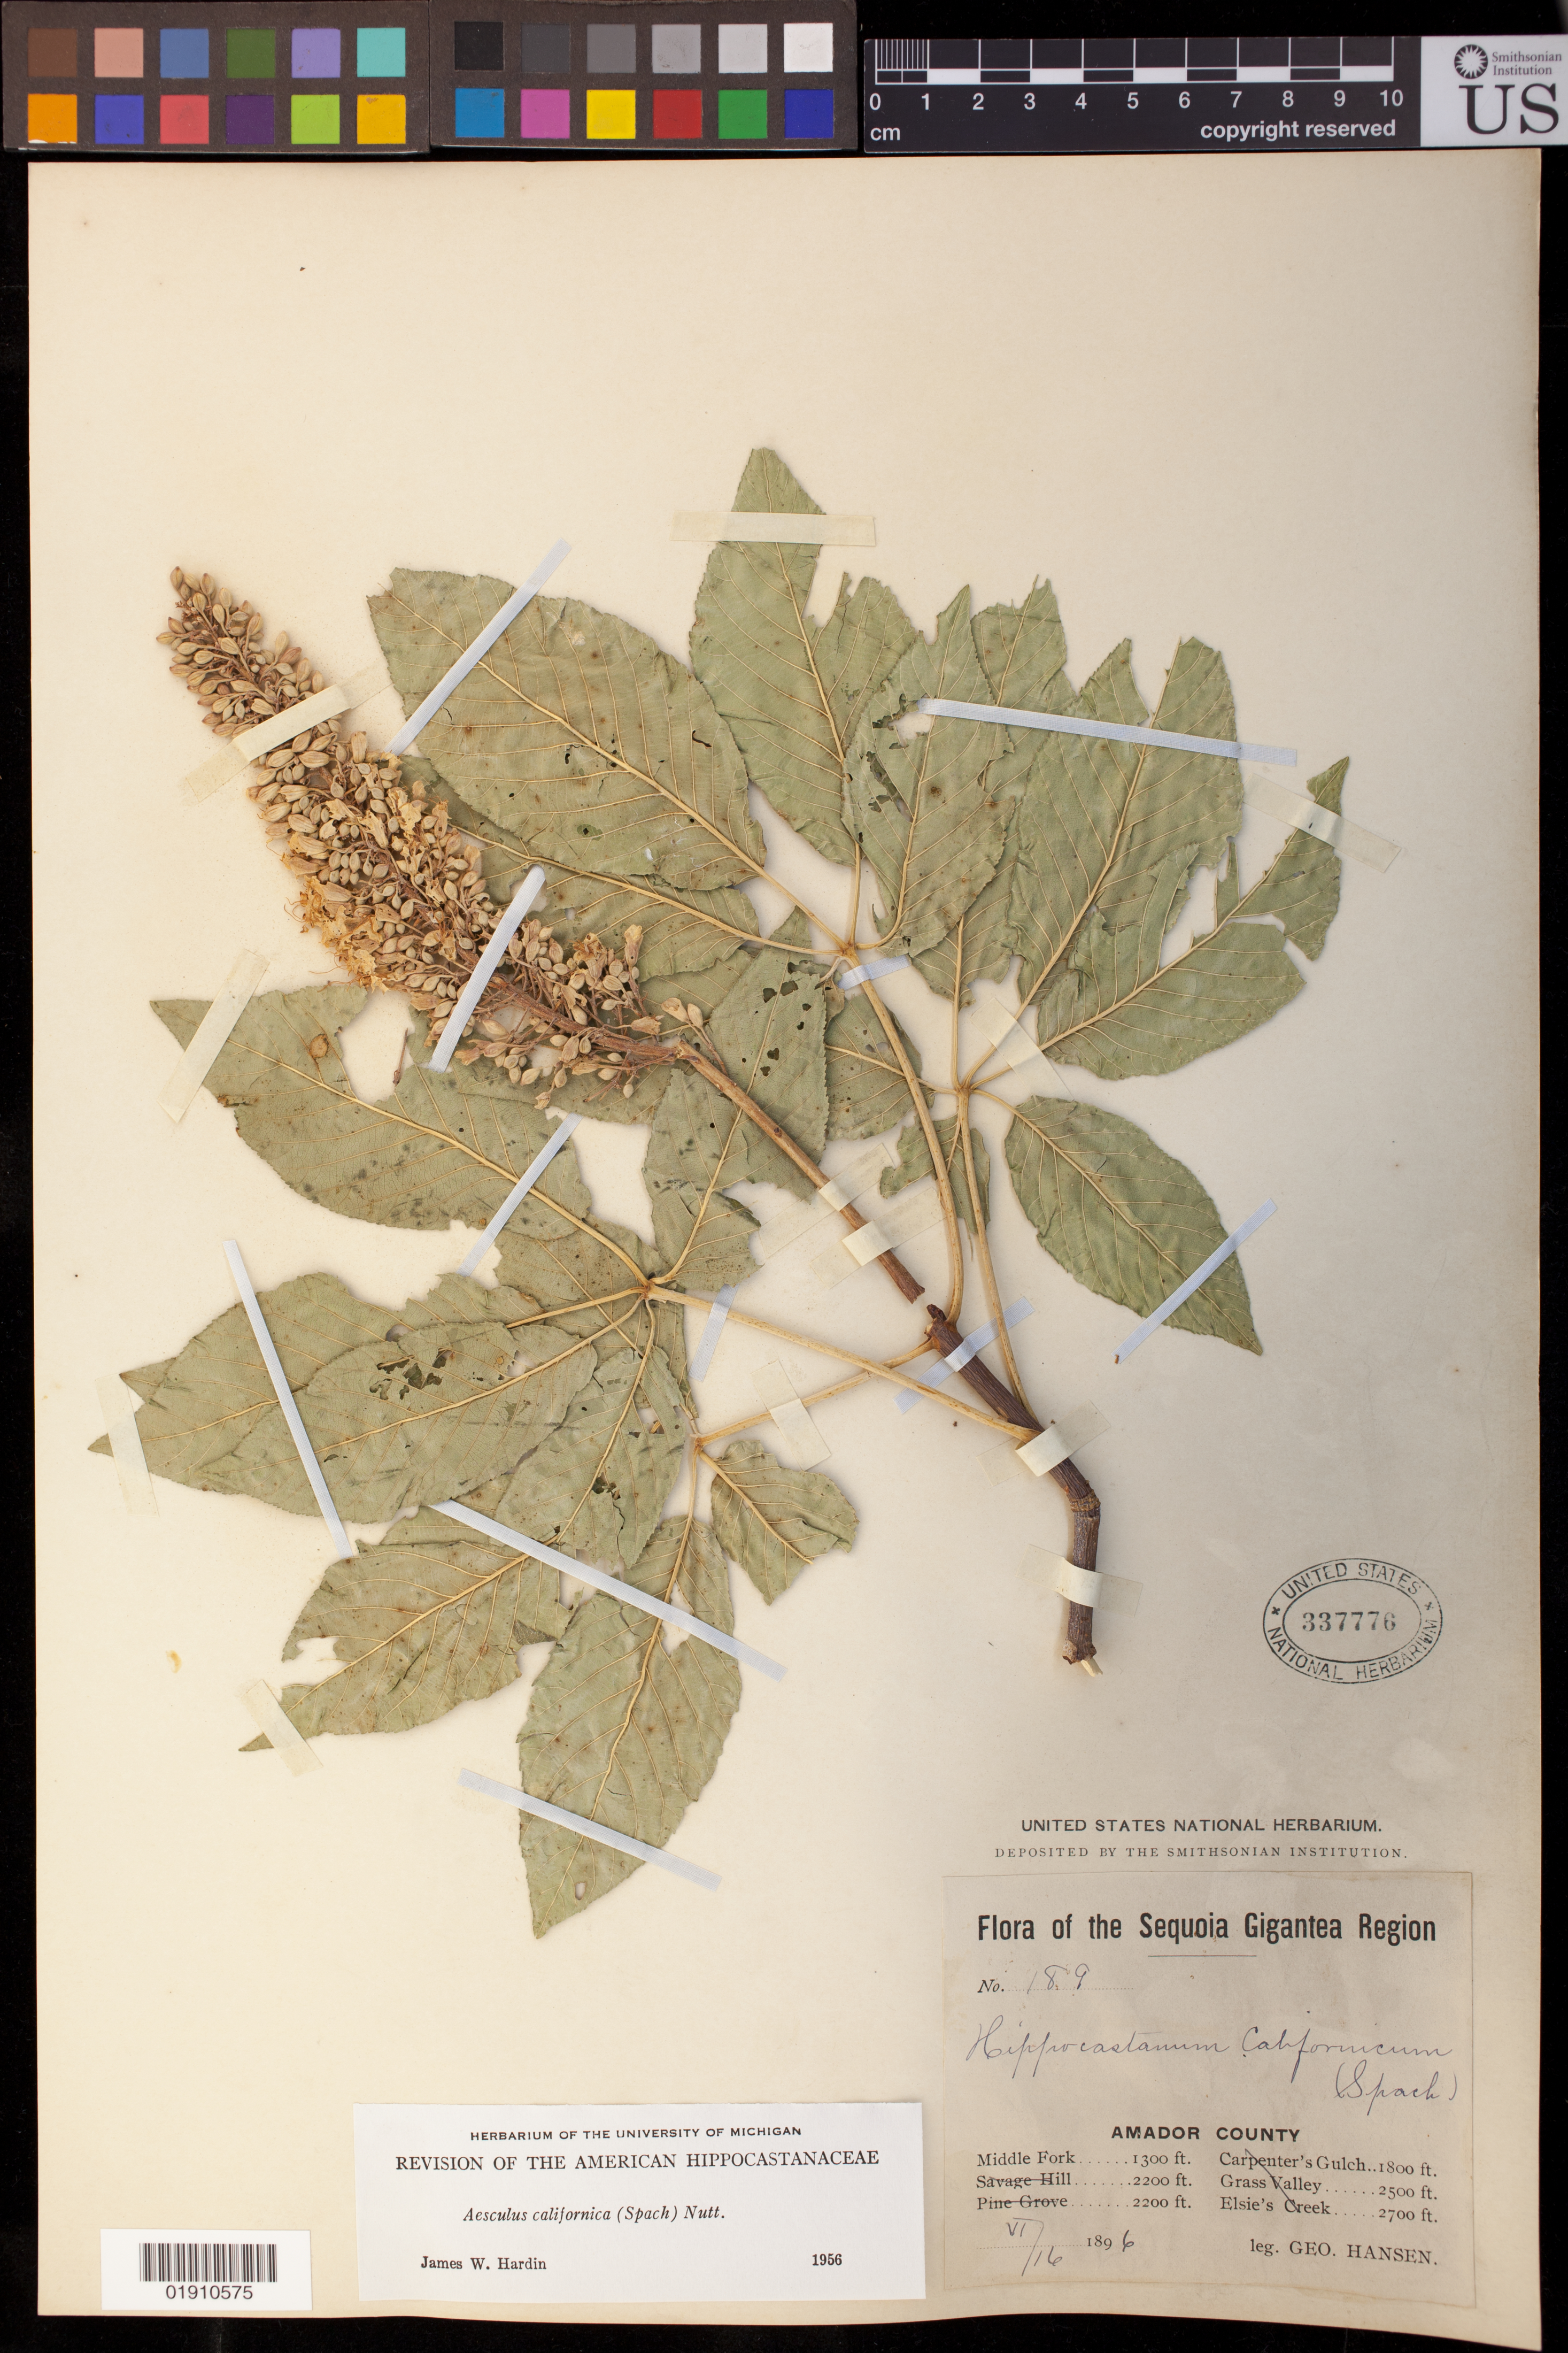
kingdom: Plantae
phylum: Tracheophyta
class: Magnoliopsida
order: Sapindales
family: Sapindaceae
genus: Aesculus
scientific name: Aesculus californica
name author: (Spach) Nutt.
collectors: G. Hansen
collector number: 189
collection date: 1896-06-16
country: United States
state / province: California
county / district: Amador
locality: Middle Fork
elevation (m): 396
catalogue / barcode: US 337776